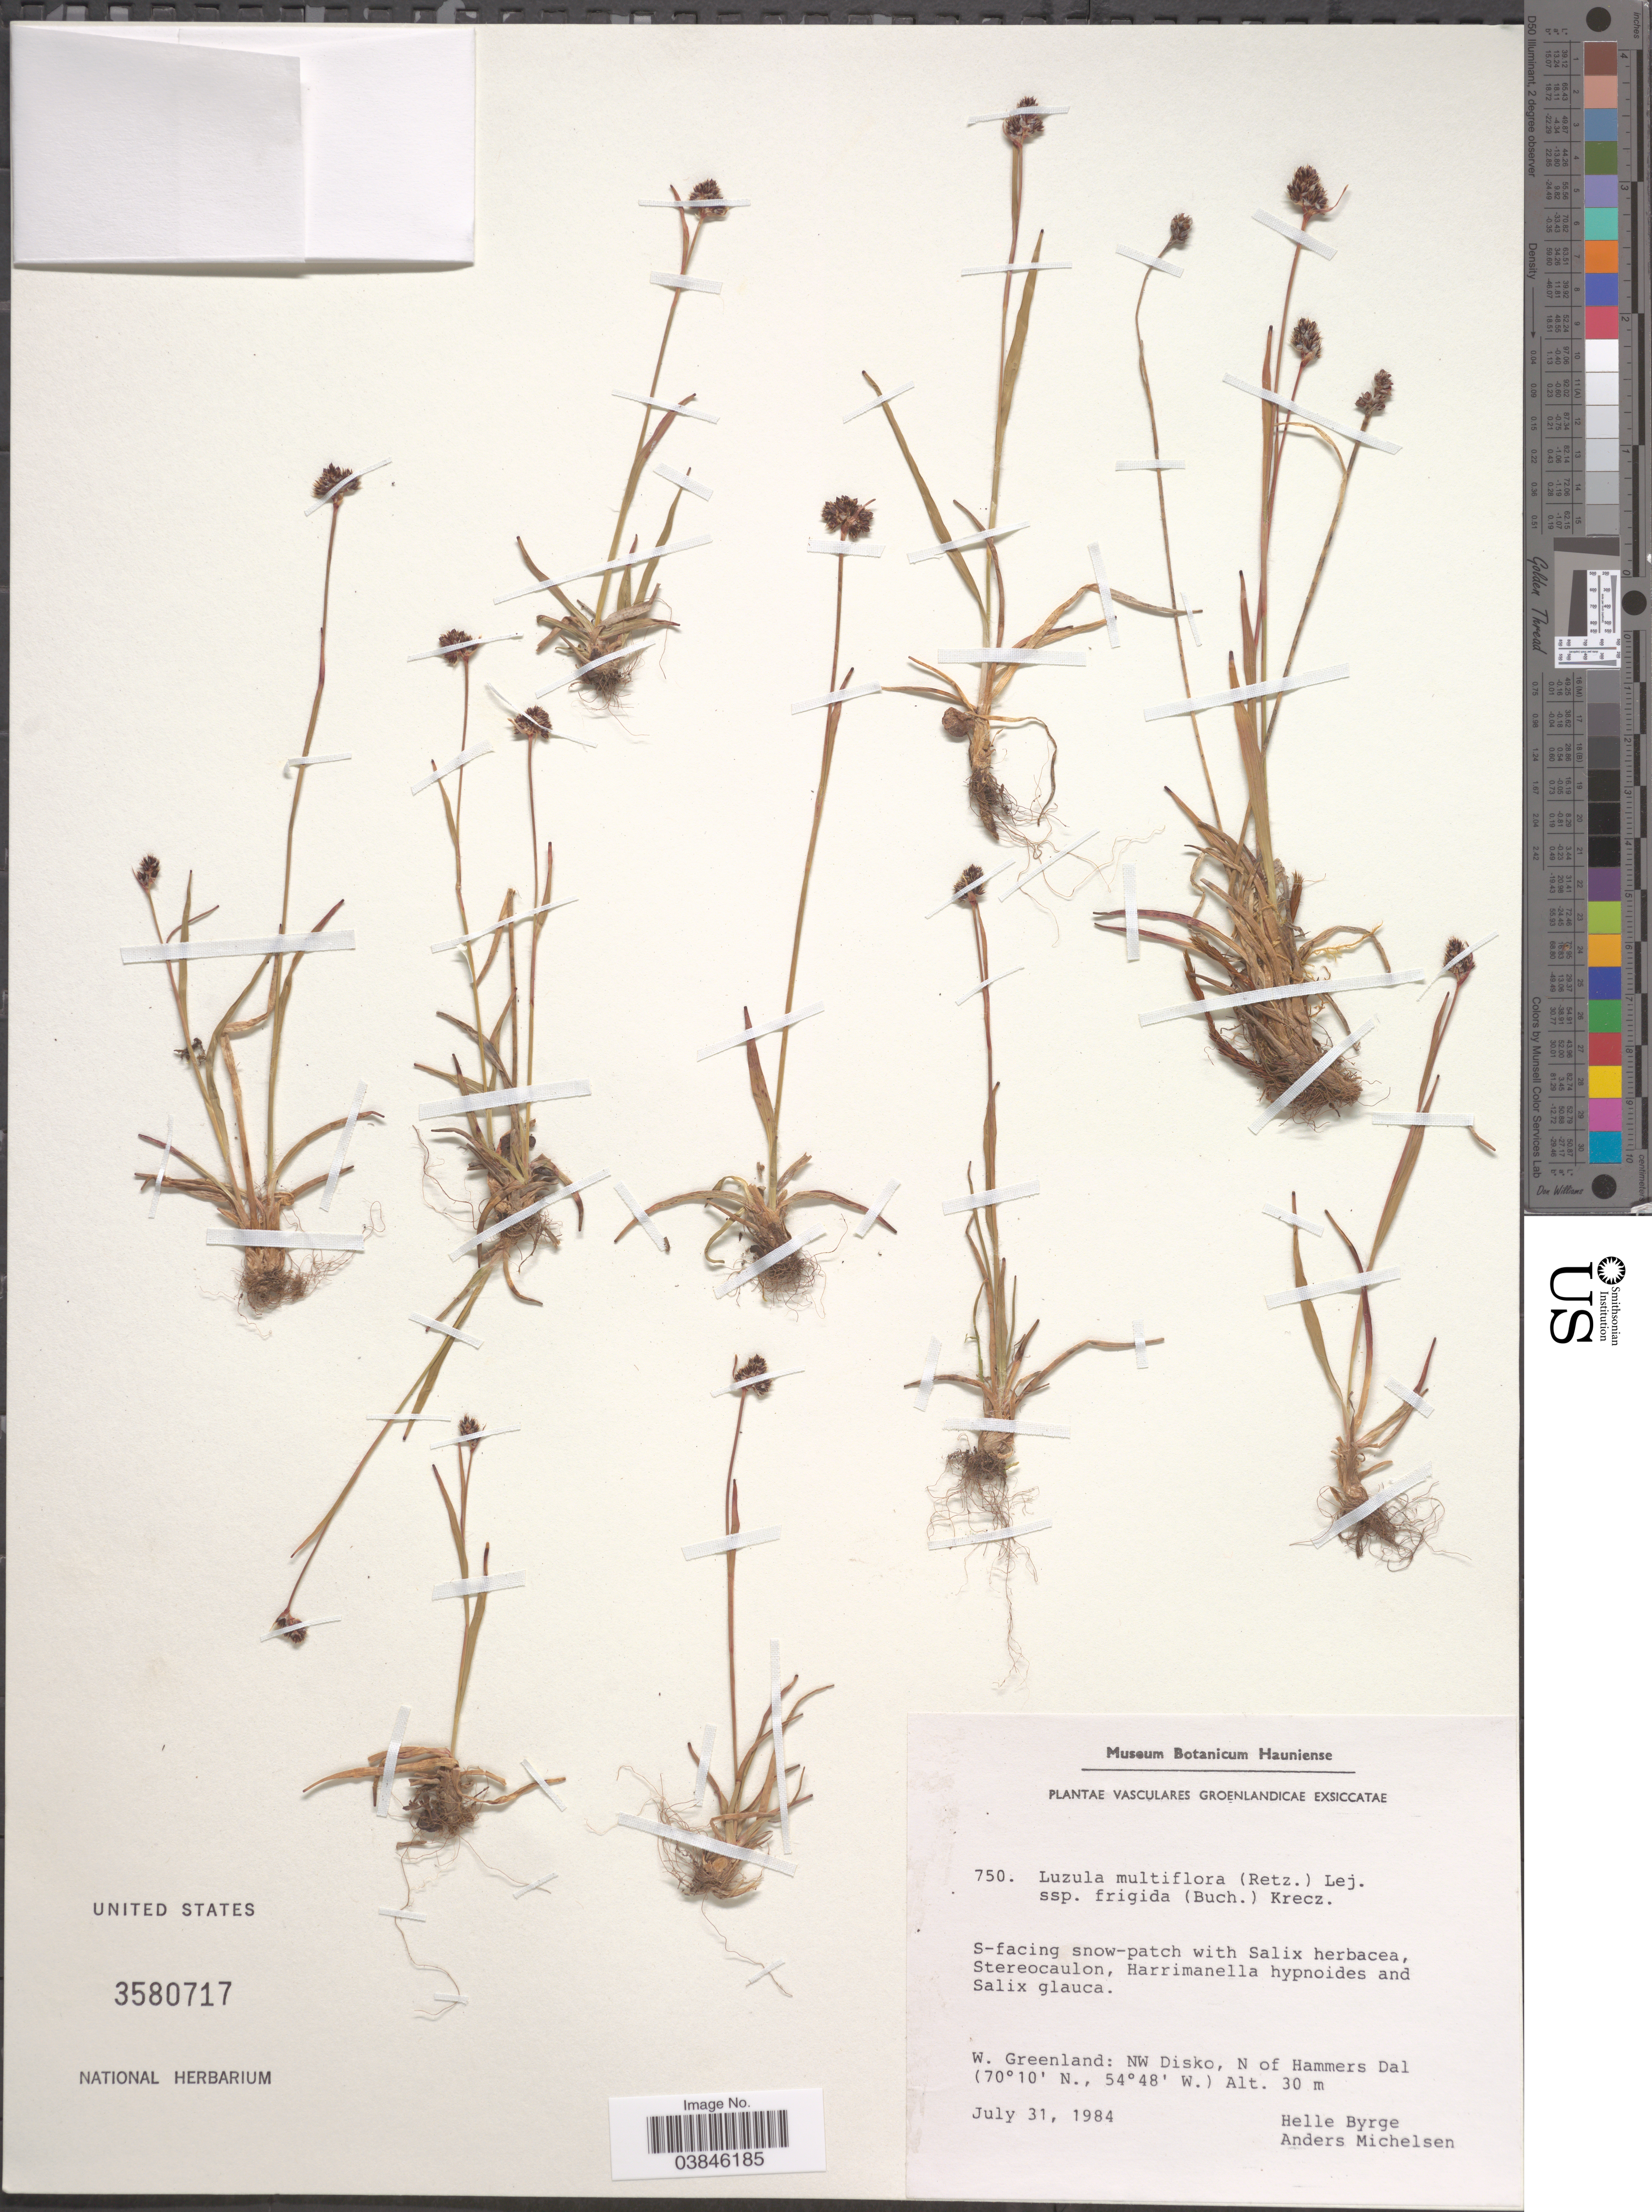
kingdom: Plantae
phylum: Tracheophyta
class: Liliopsida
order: Poales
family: Juncaceae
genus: Luzula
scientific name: Luzula multiflora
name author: (Ehrh.) Lej.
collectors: H. Byrge & A. Michelsen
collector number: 750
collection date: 1984-07-31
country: Greenland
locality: W. Greenland: NW Disko, N of Hammers Dal.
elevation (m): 30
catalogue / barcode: US 3580717